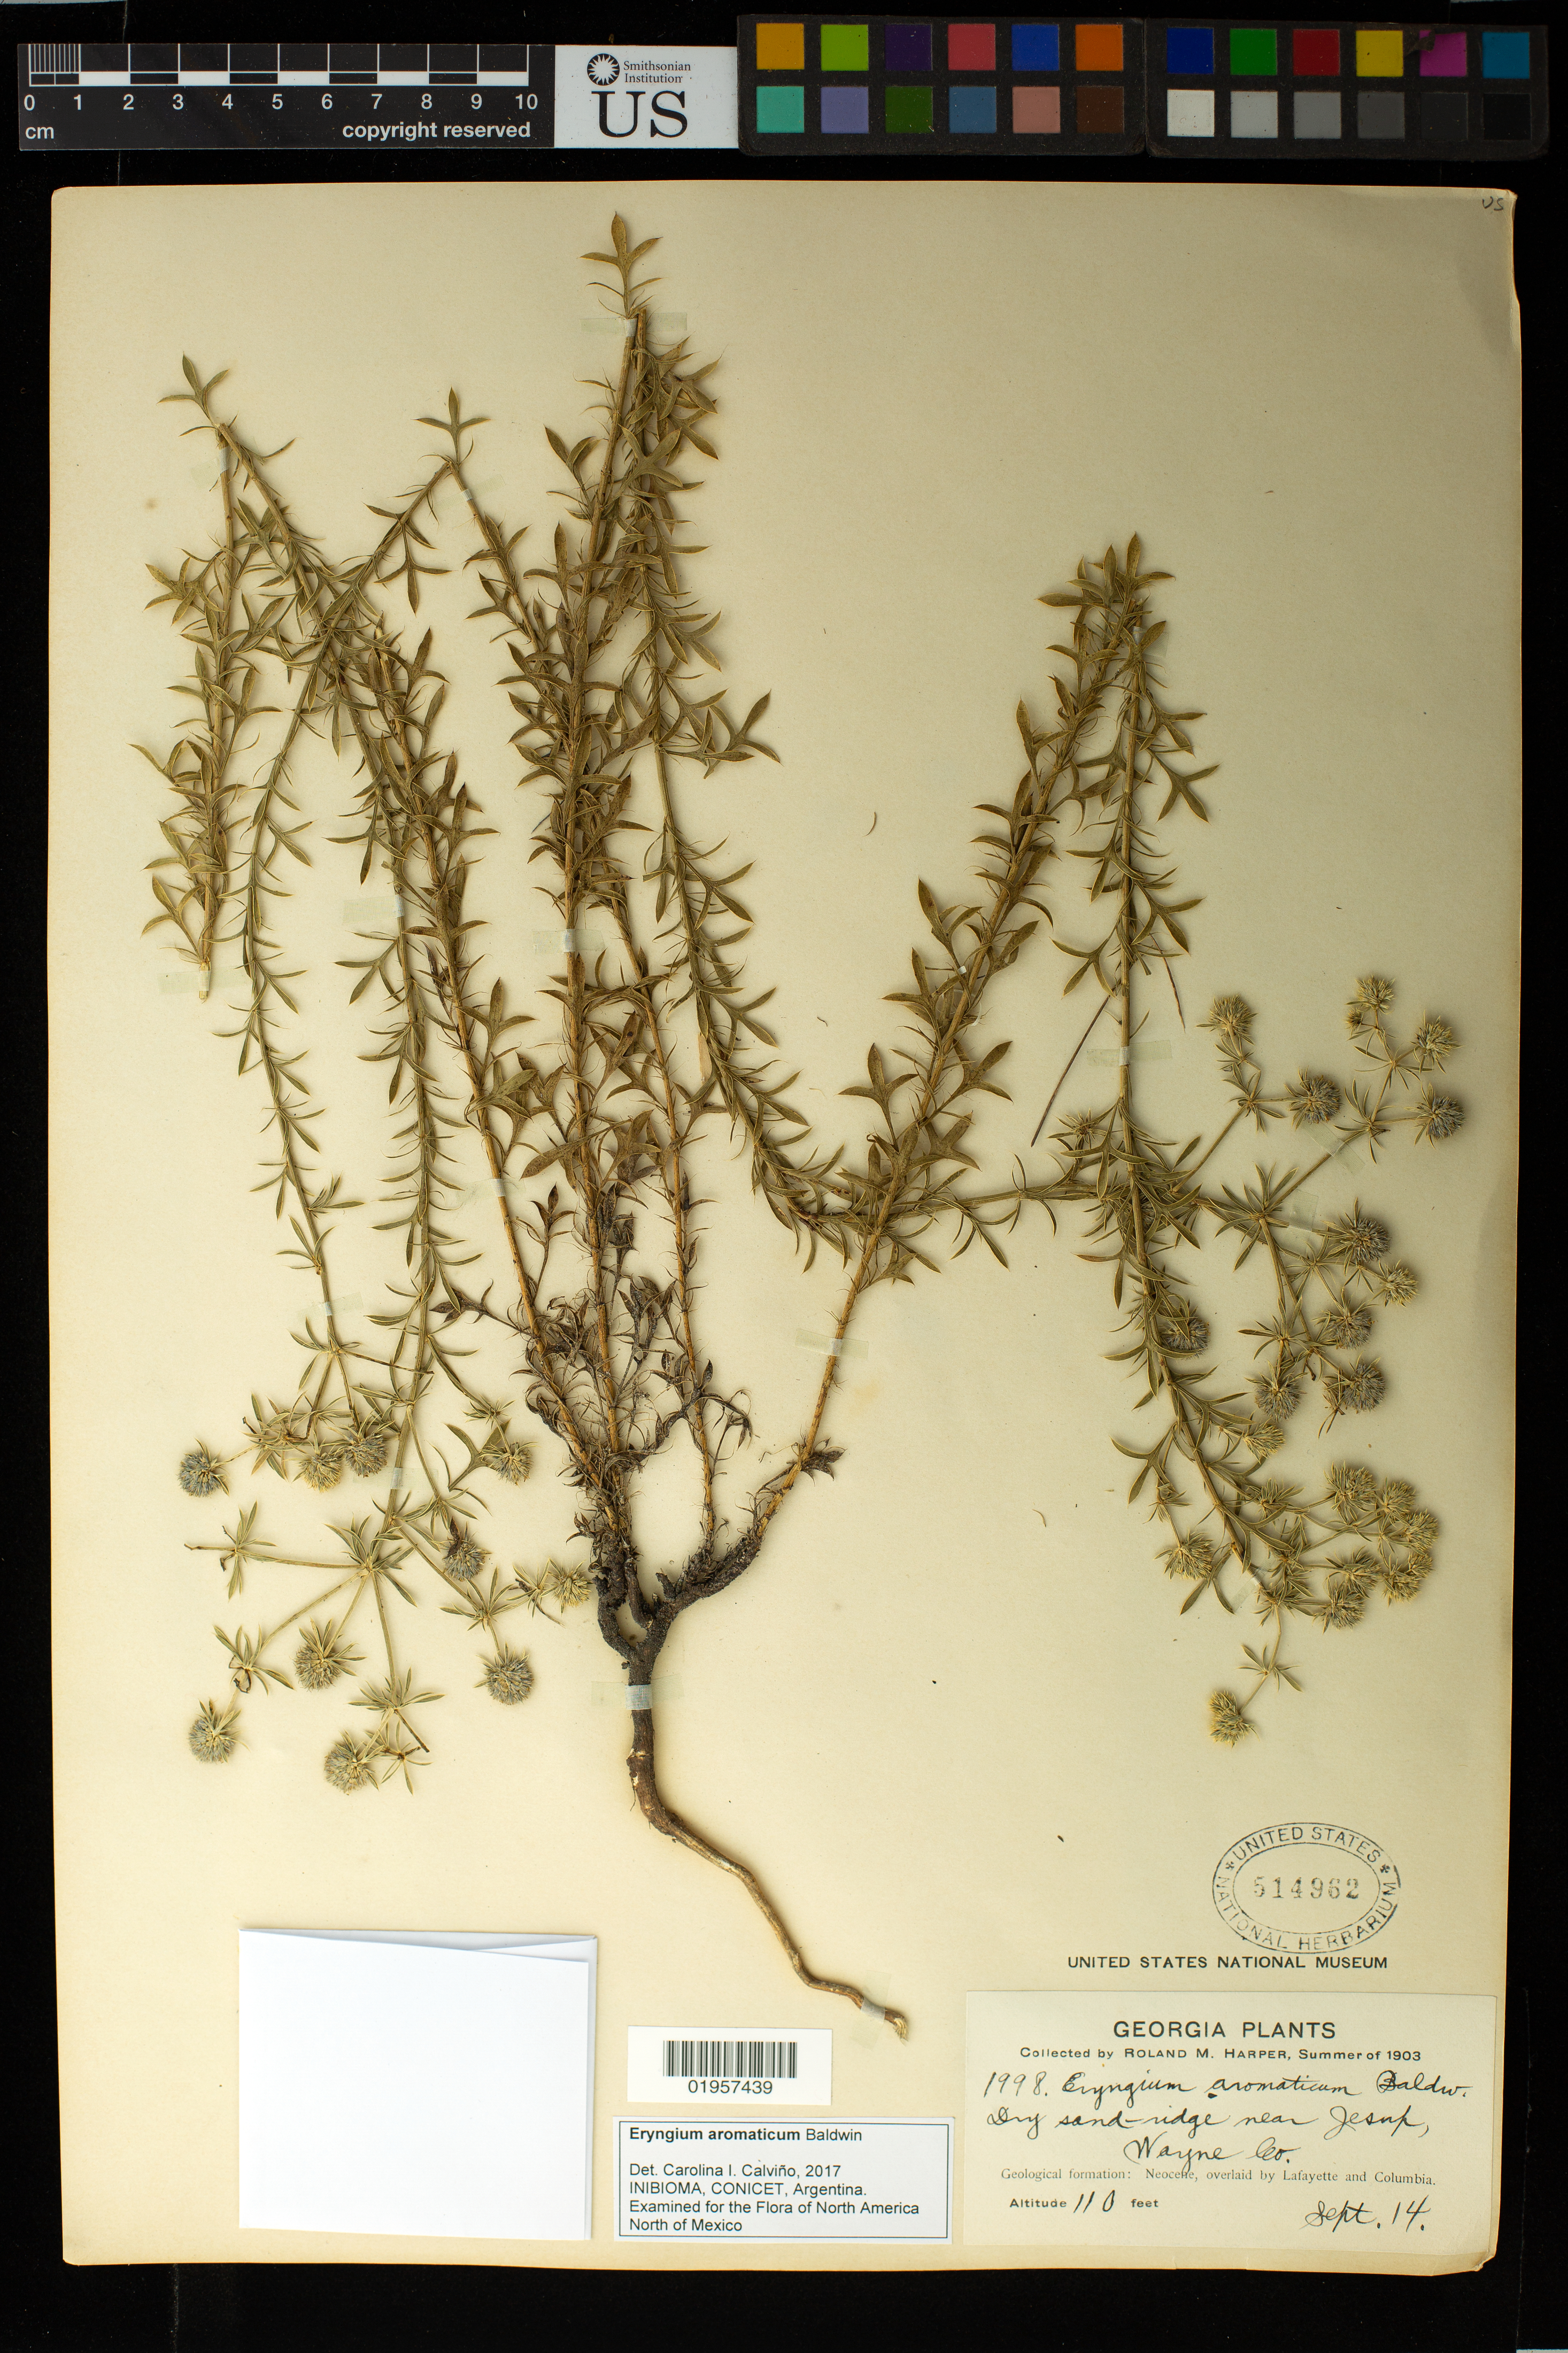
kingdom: Plantae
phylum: Tracheophyta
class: Magnoliopsida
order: Apiales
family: Apiaceae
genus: Eryngium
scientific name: Eryngium aromaticum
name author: Baldwin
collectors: R. M. Harper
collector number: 1998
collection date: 1903-09-14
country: United States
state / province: Georgia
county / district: Wayne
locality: Geological formation Neocene, overlaid by Lafaette and Columbia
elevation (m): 34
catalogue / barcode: US 514962